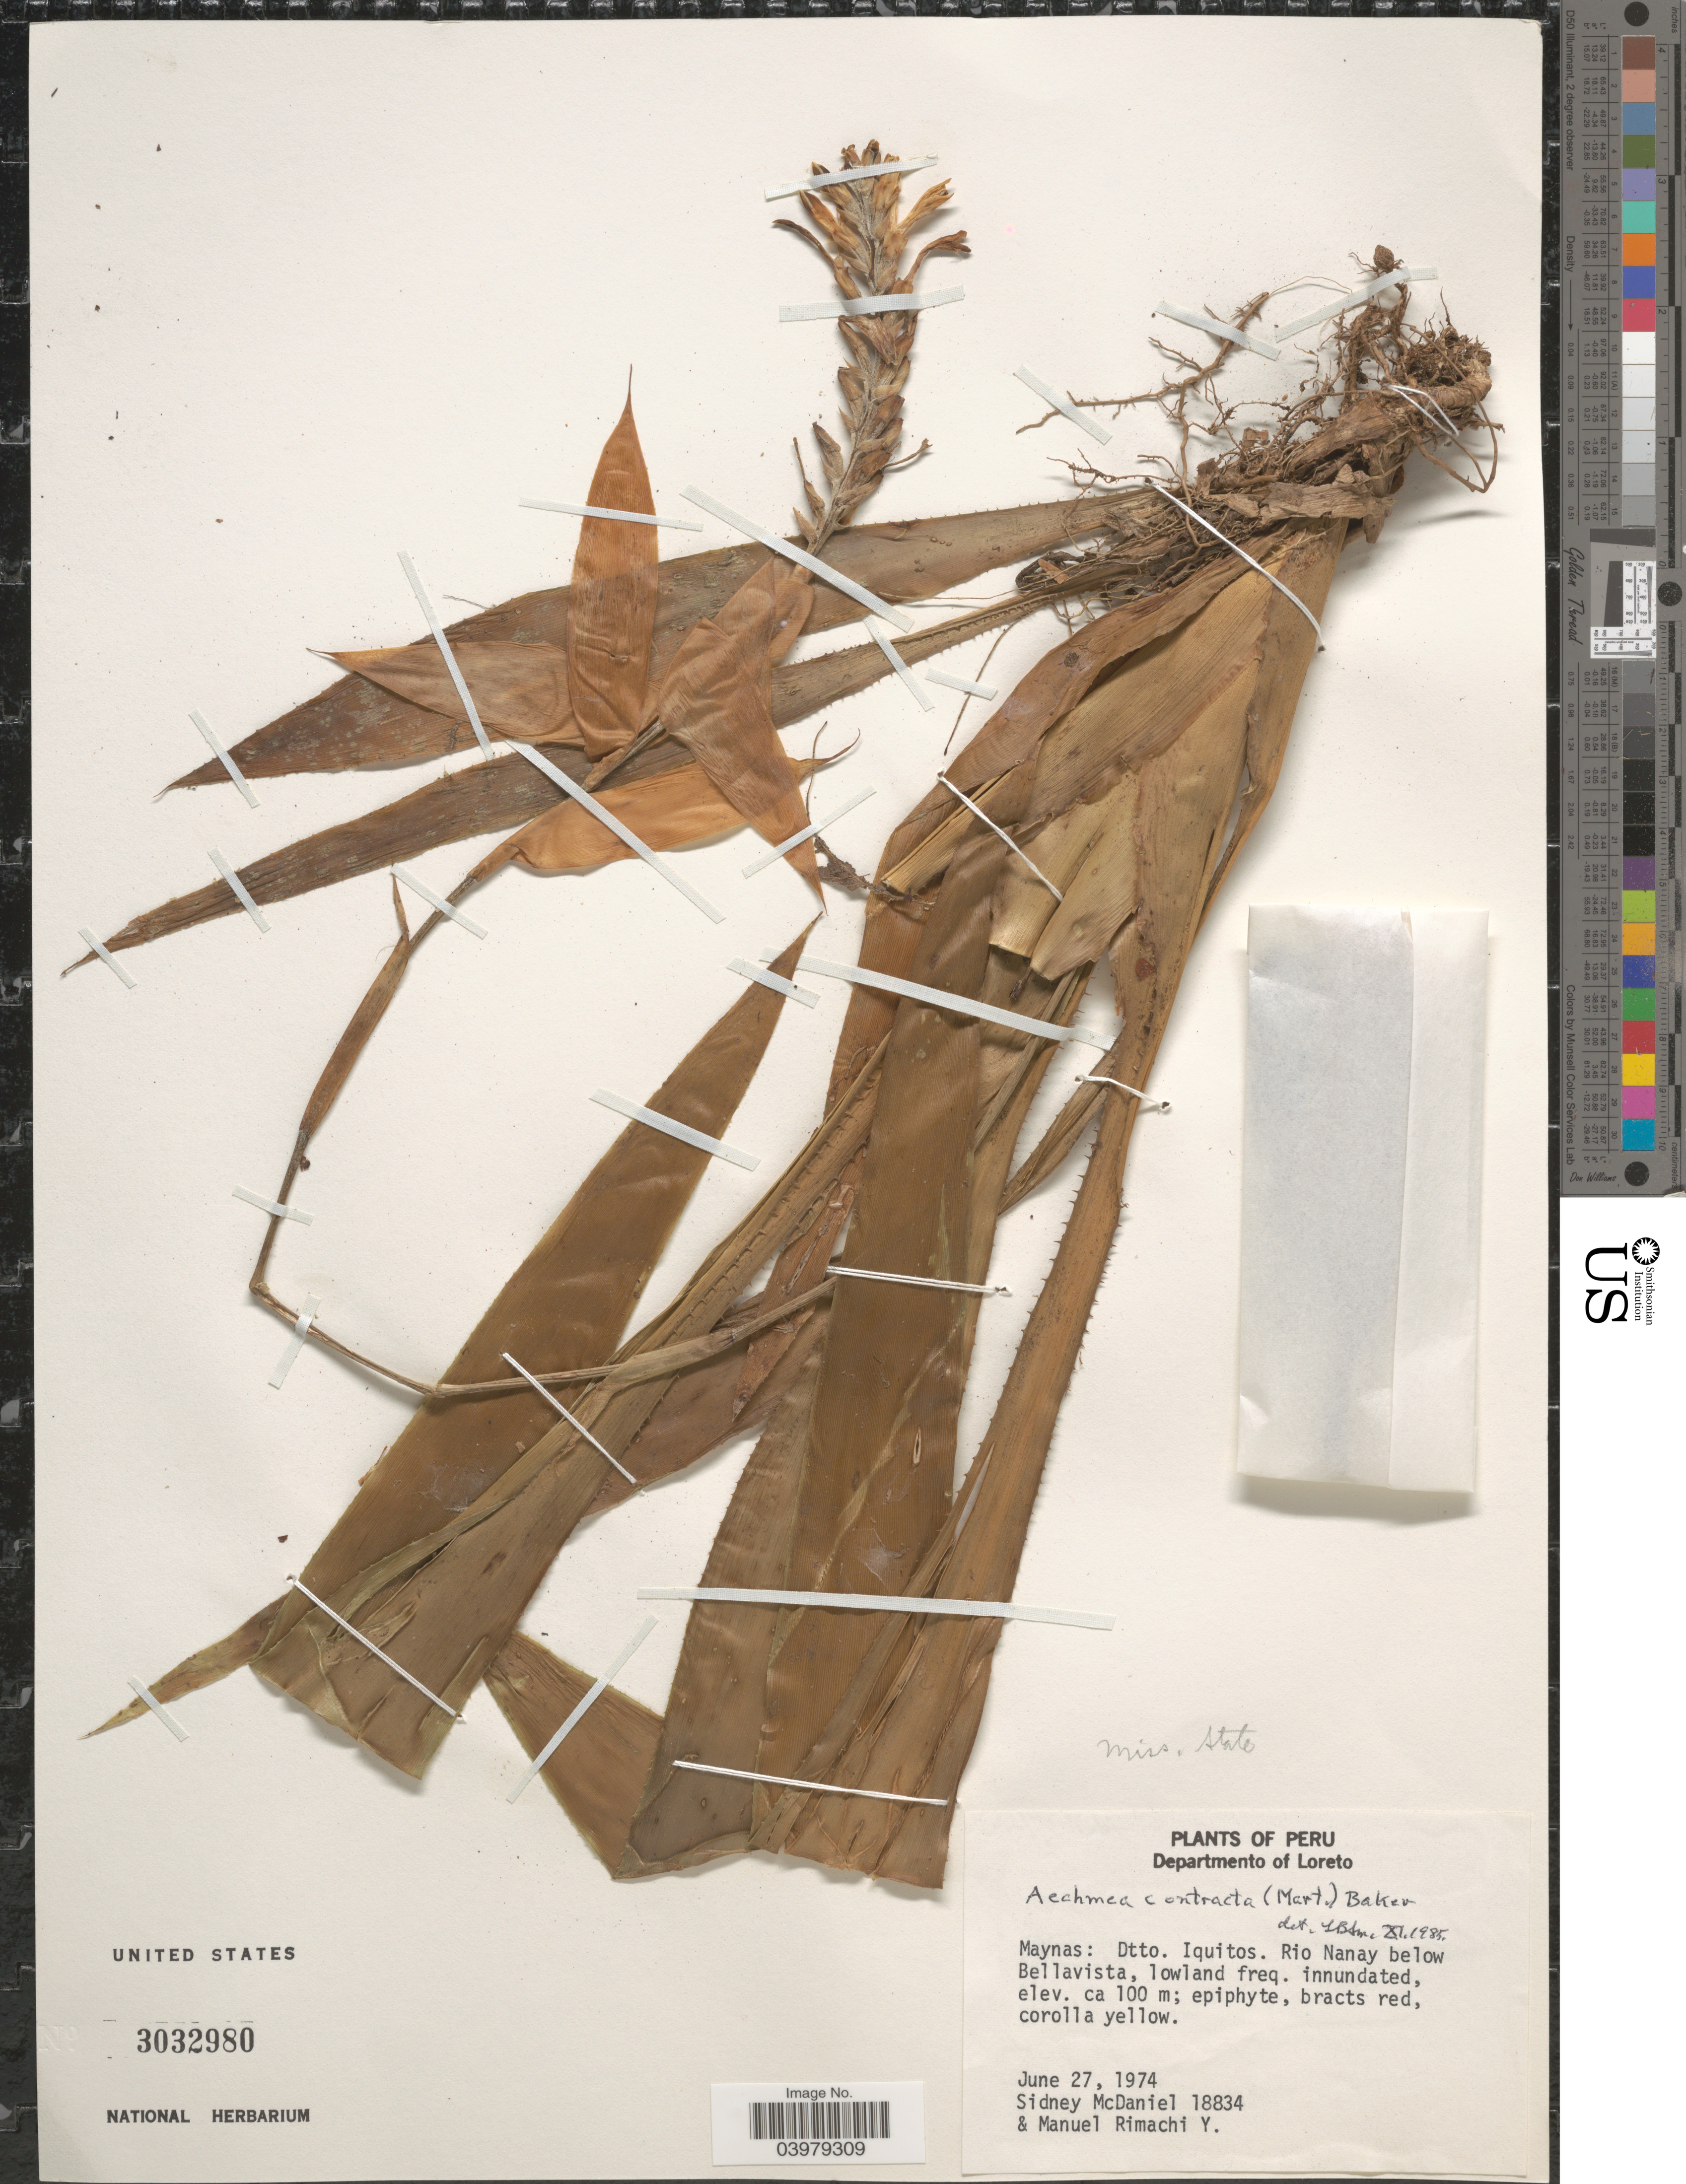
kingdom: Plantae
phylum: Tracheophyta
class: Liliopsida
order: Poales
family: Bromeliaceae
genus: Aechmea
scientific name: Aechmea contracta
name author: (Mart. ex Schult. f.) Baker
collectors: S. McDaniel & M. Rimachi Y.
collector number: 18834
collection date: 1974-06-27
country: Peru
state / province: Loreto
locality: Departmento of Loreto. Maynas: Dtto. Iquitos, Rio Nanay below Bellavista.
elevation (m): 100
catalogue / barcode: US 3032980